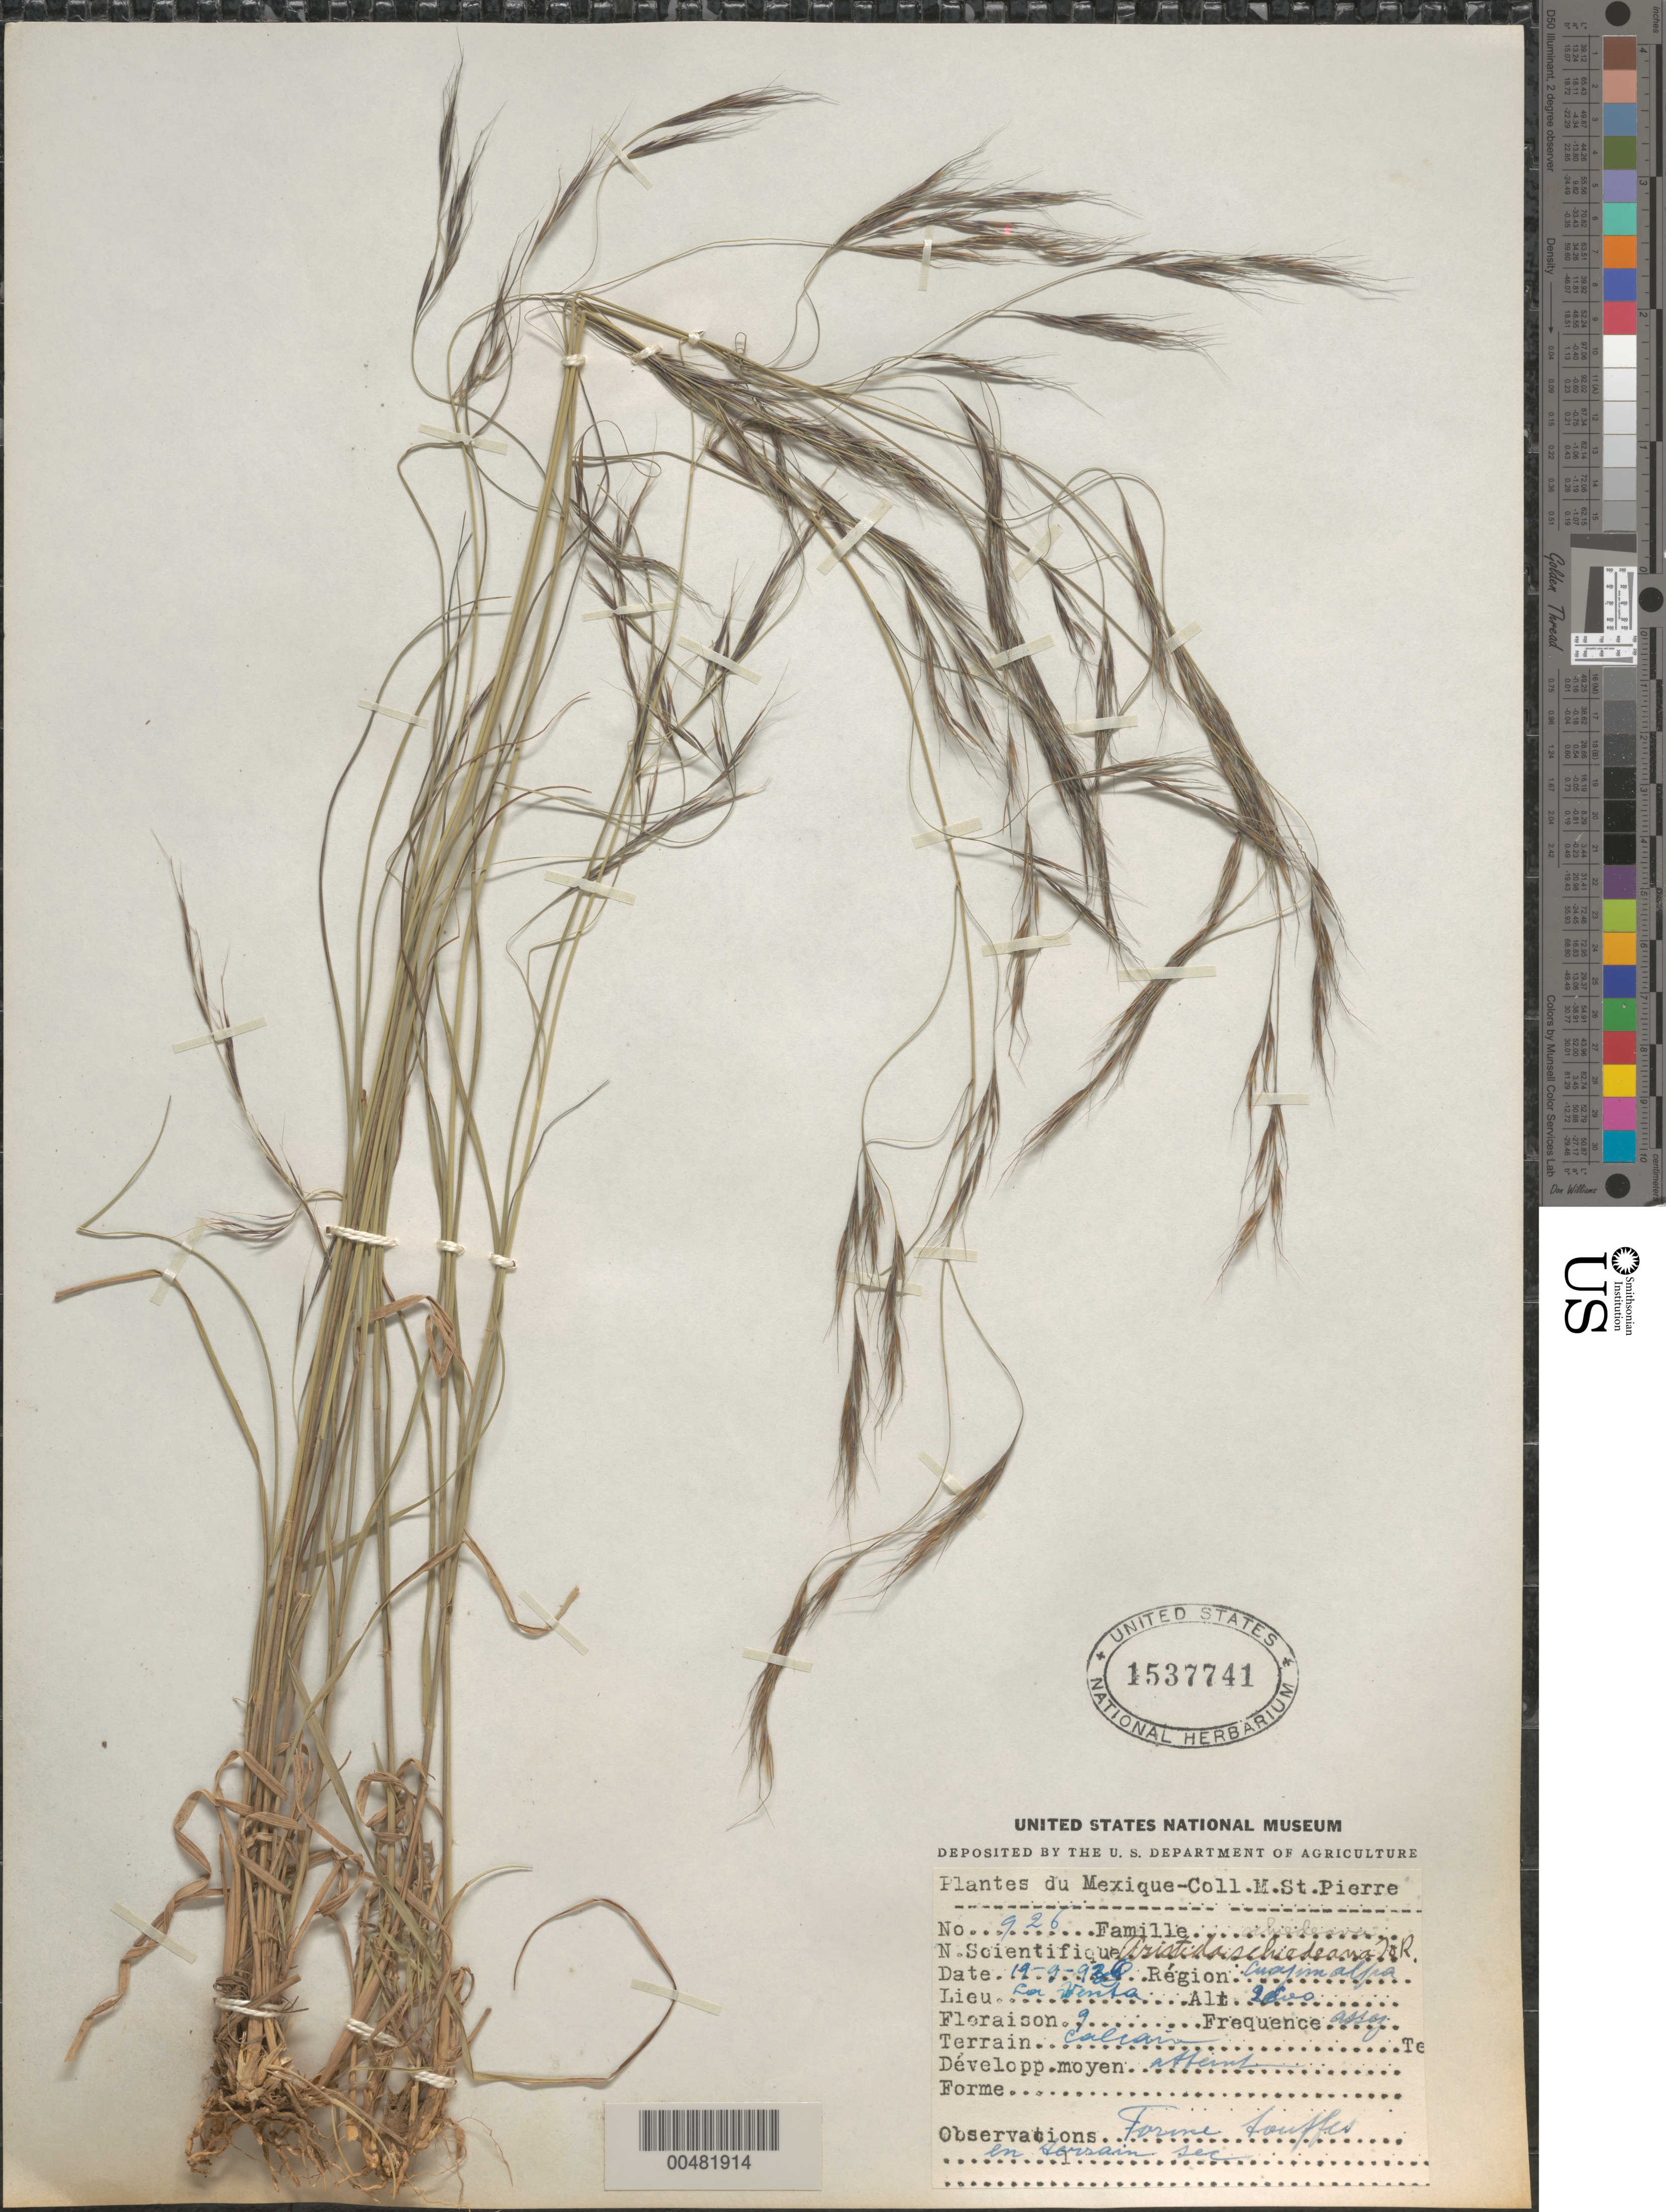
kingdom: Plantae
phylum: Tracheophyta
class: Liliopsida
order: Poales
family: Poaceae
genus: Aristida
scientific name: Aristida schiedeana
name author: Trin. & Rupr.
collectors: M. Saint-Pierre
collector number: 926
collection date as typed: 19 Sep 1926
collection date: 1926-09-19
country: Mexico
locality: Cuapin Alpa, La Venta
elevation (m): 2300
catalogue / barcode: US 1537741